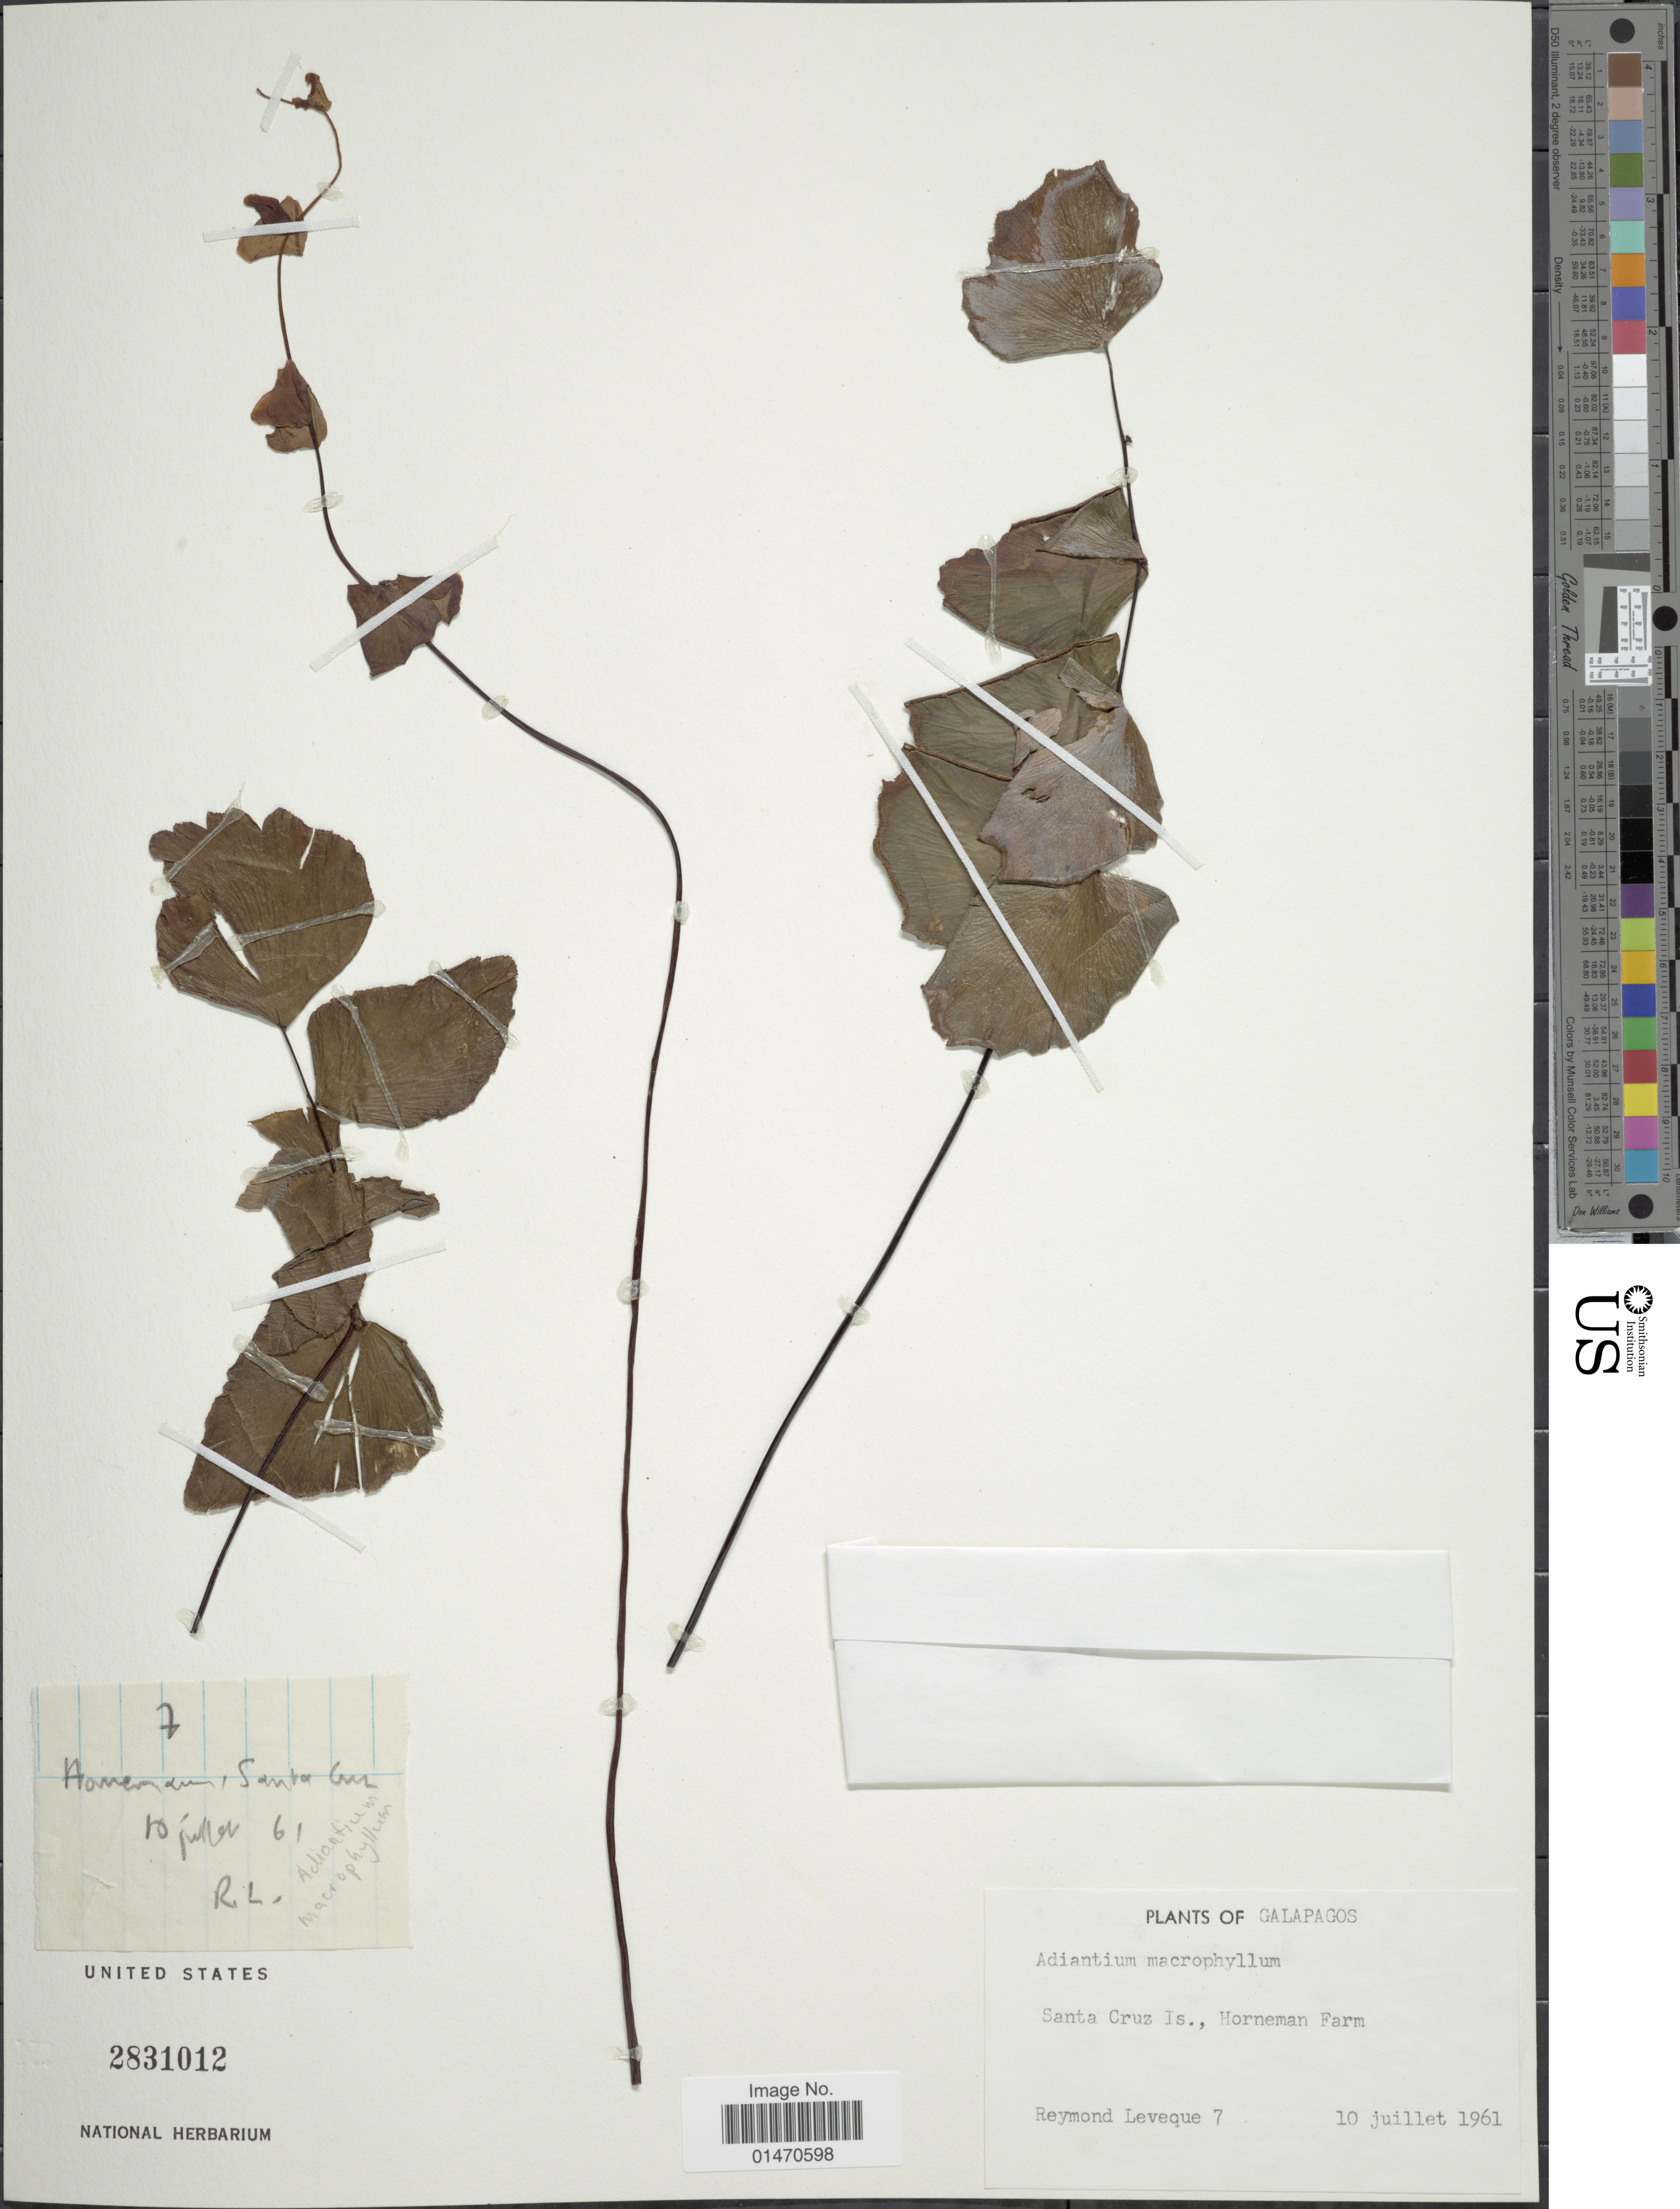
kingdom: Plantae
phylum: Tracheophyta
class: Polypodiopsida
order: Polypodiales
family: Pteridaceae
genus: Adiantum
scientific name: Adiantum macrophyllum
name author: Sw.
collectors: R. Lévêque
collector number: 7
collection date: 1961-07-10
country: Ecuador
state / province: Colón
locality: Galapagos, Santa Cruz Is., Horneman Farm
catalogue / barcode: US 2831012